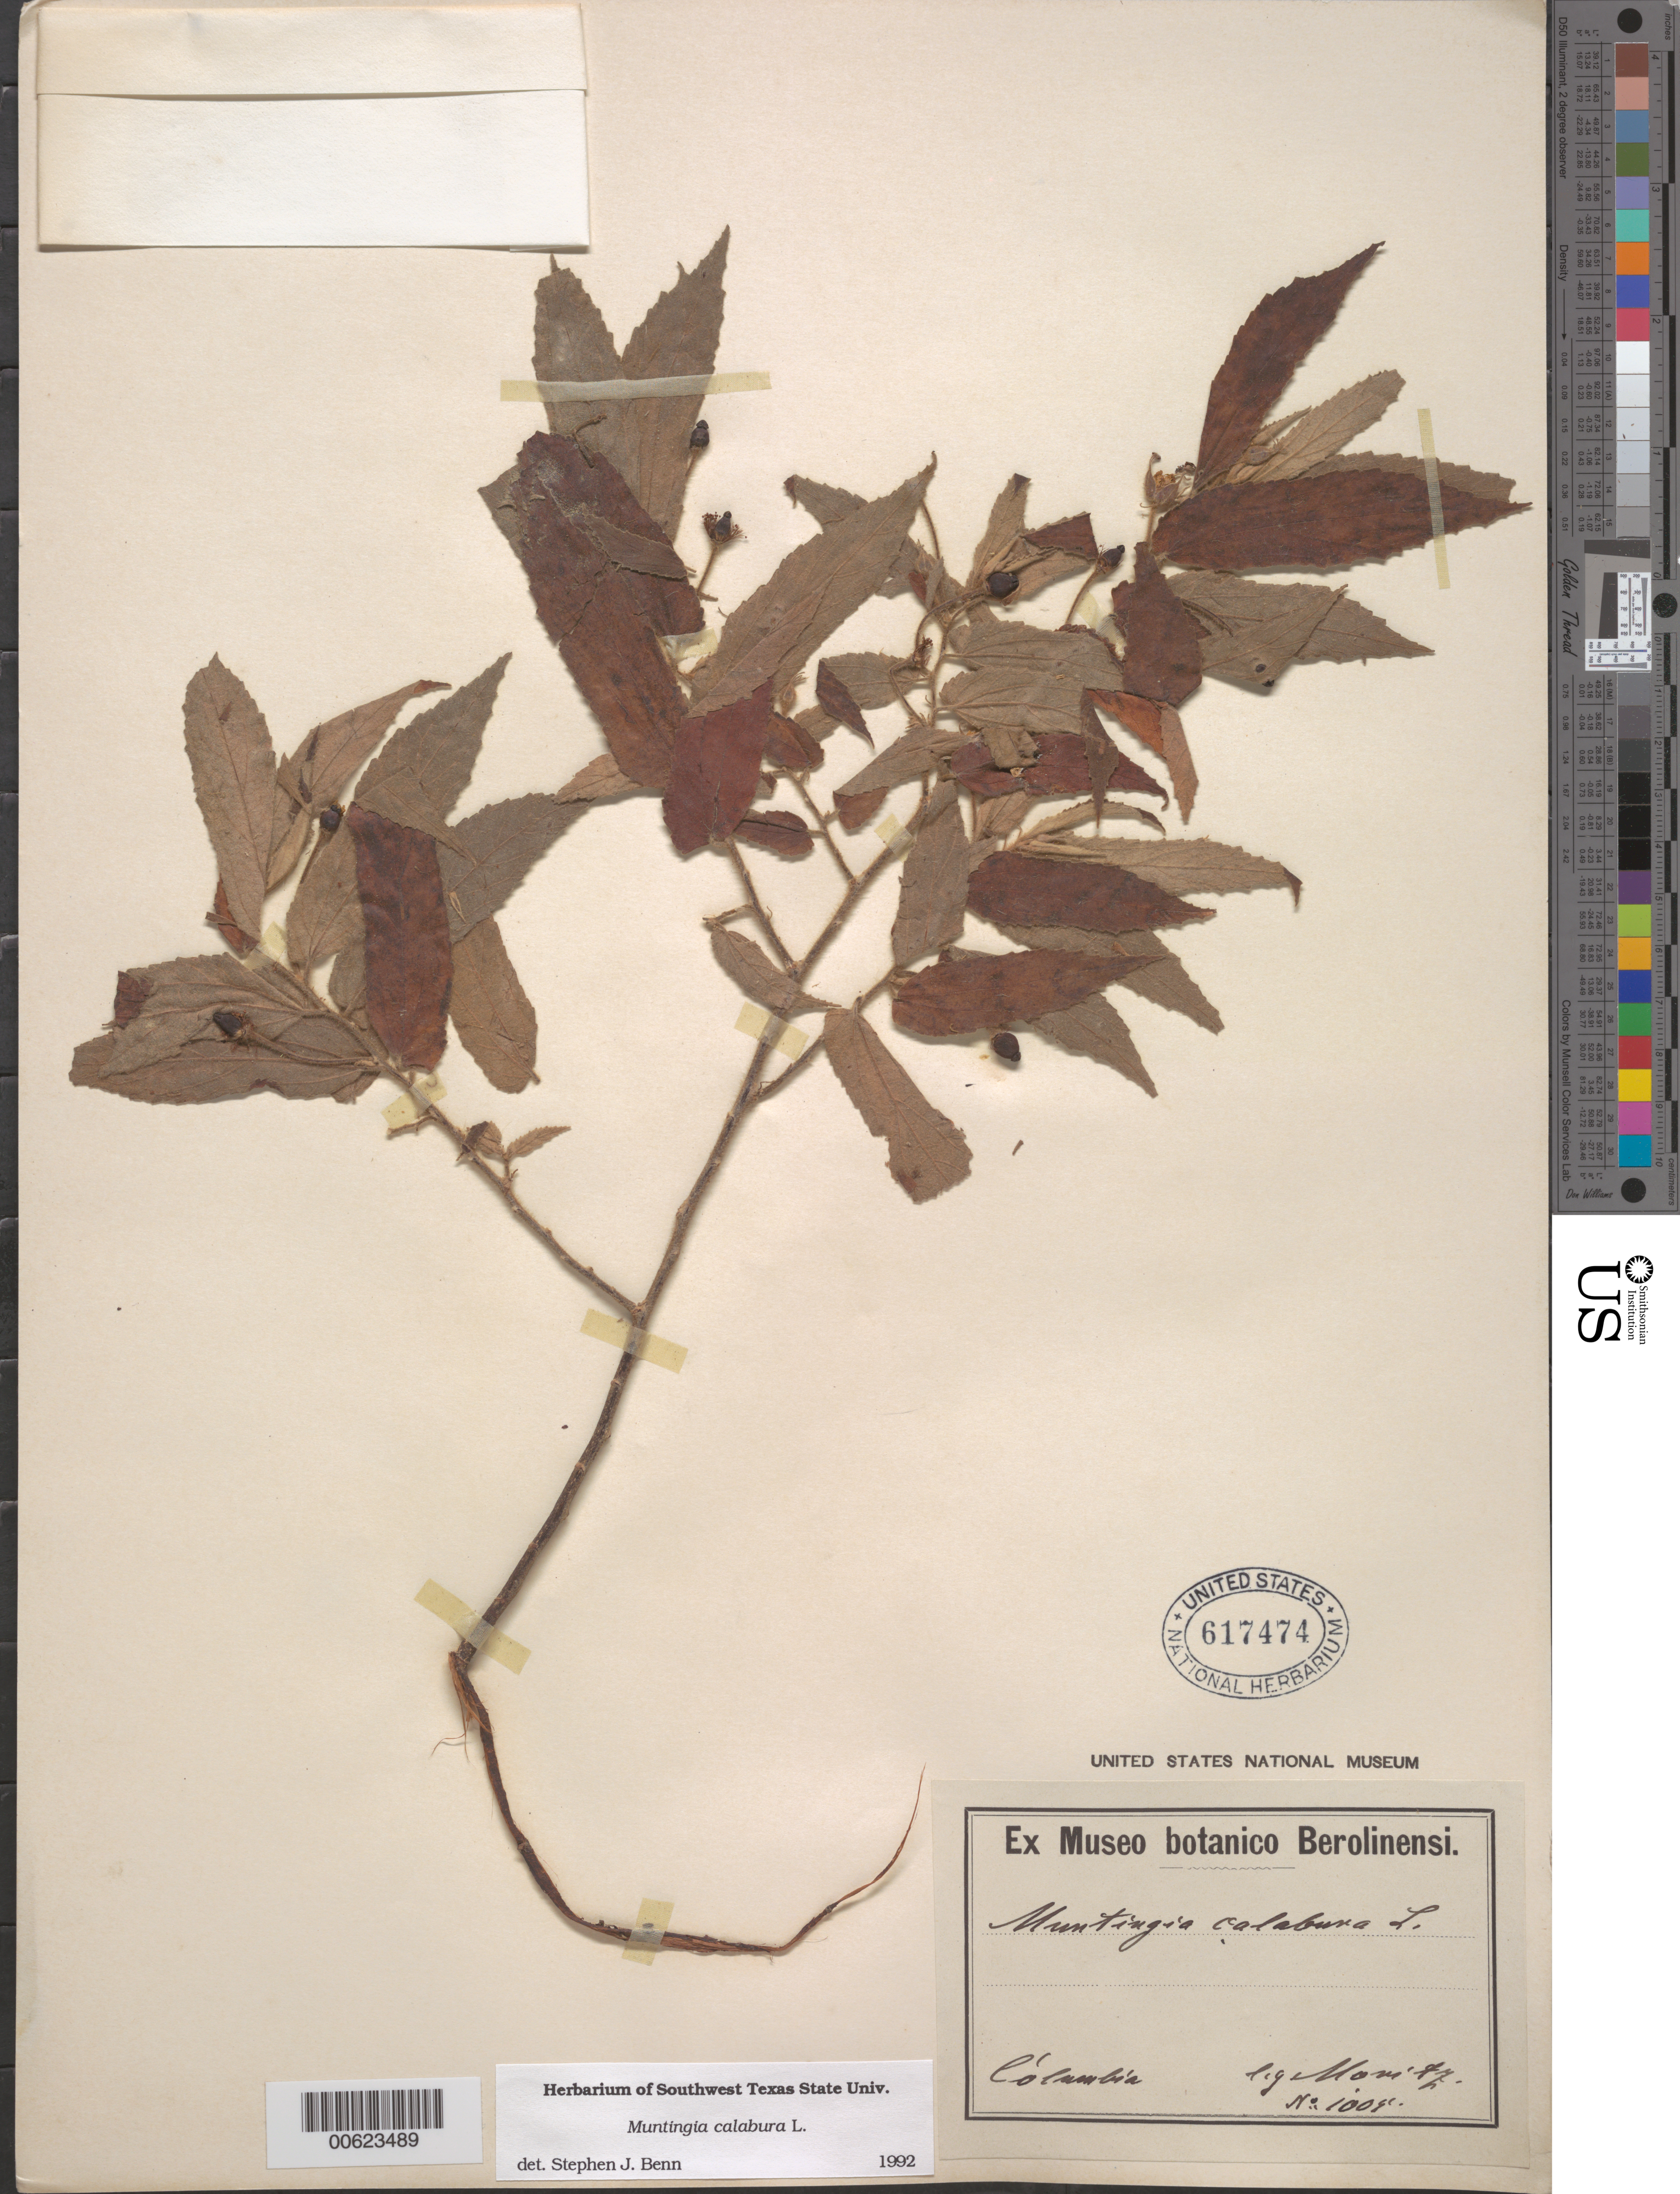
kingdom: Plantae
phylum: Tracheophyta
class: Magnoliopsida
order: Malvales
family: Muntingiaceae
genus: Muntingia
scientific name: Muntingia calabura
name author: L.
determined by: Benn, S. J.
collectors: Moritz, --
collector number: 1001 [sic]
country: Colombia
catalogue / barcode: US 617474